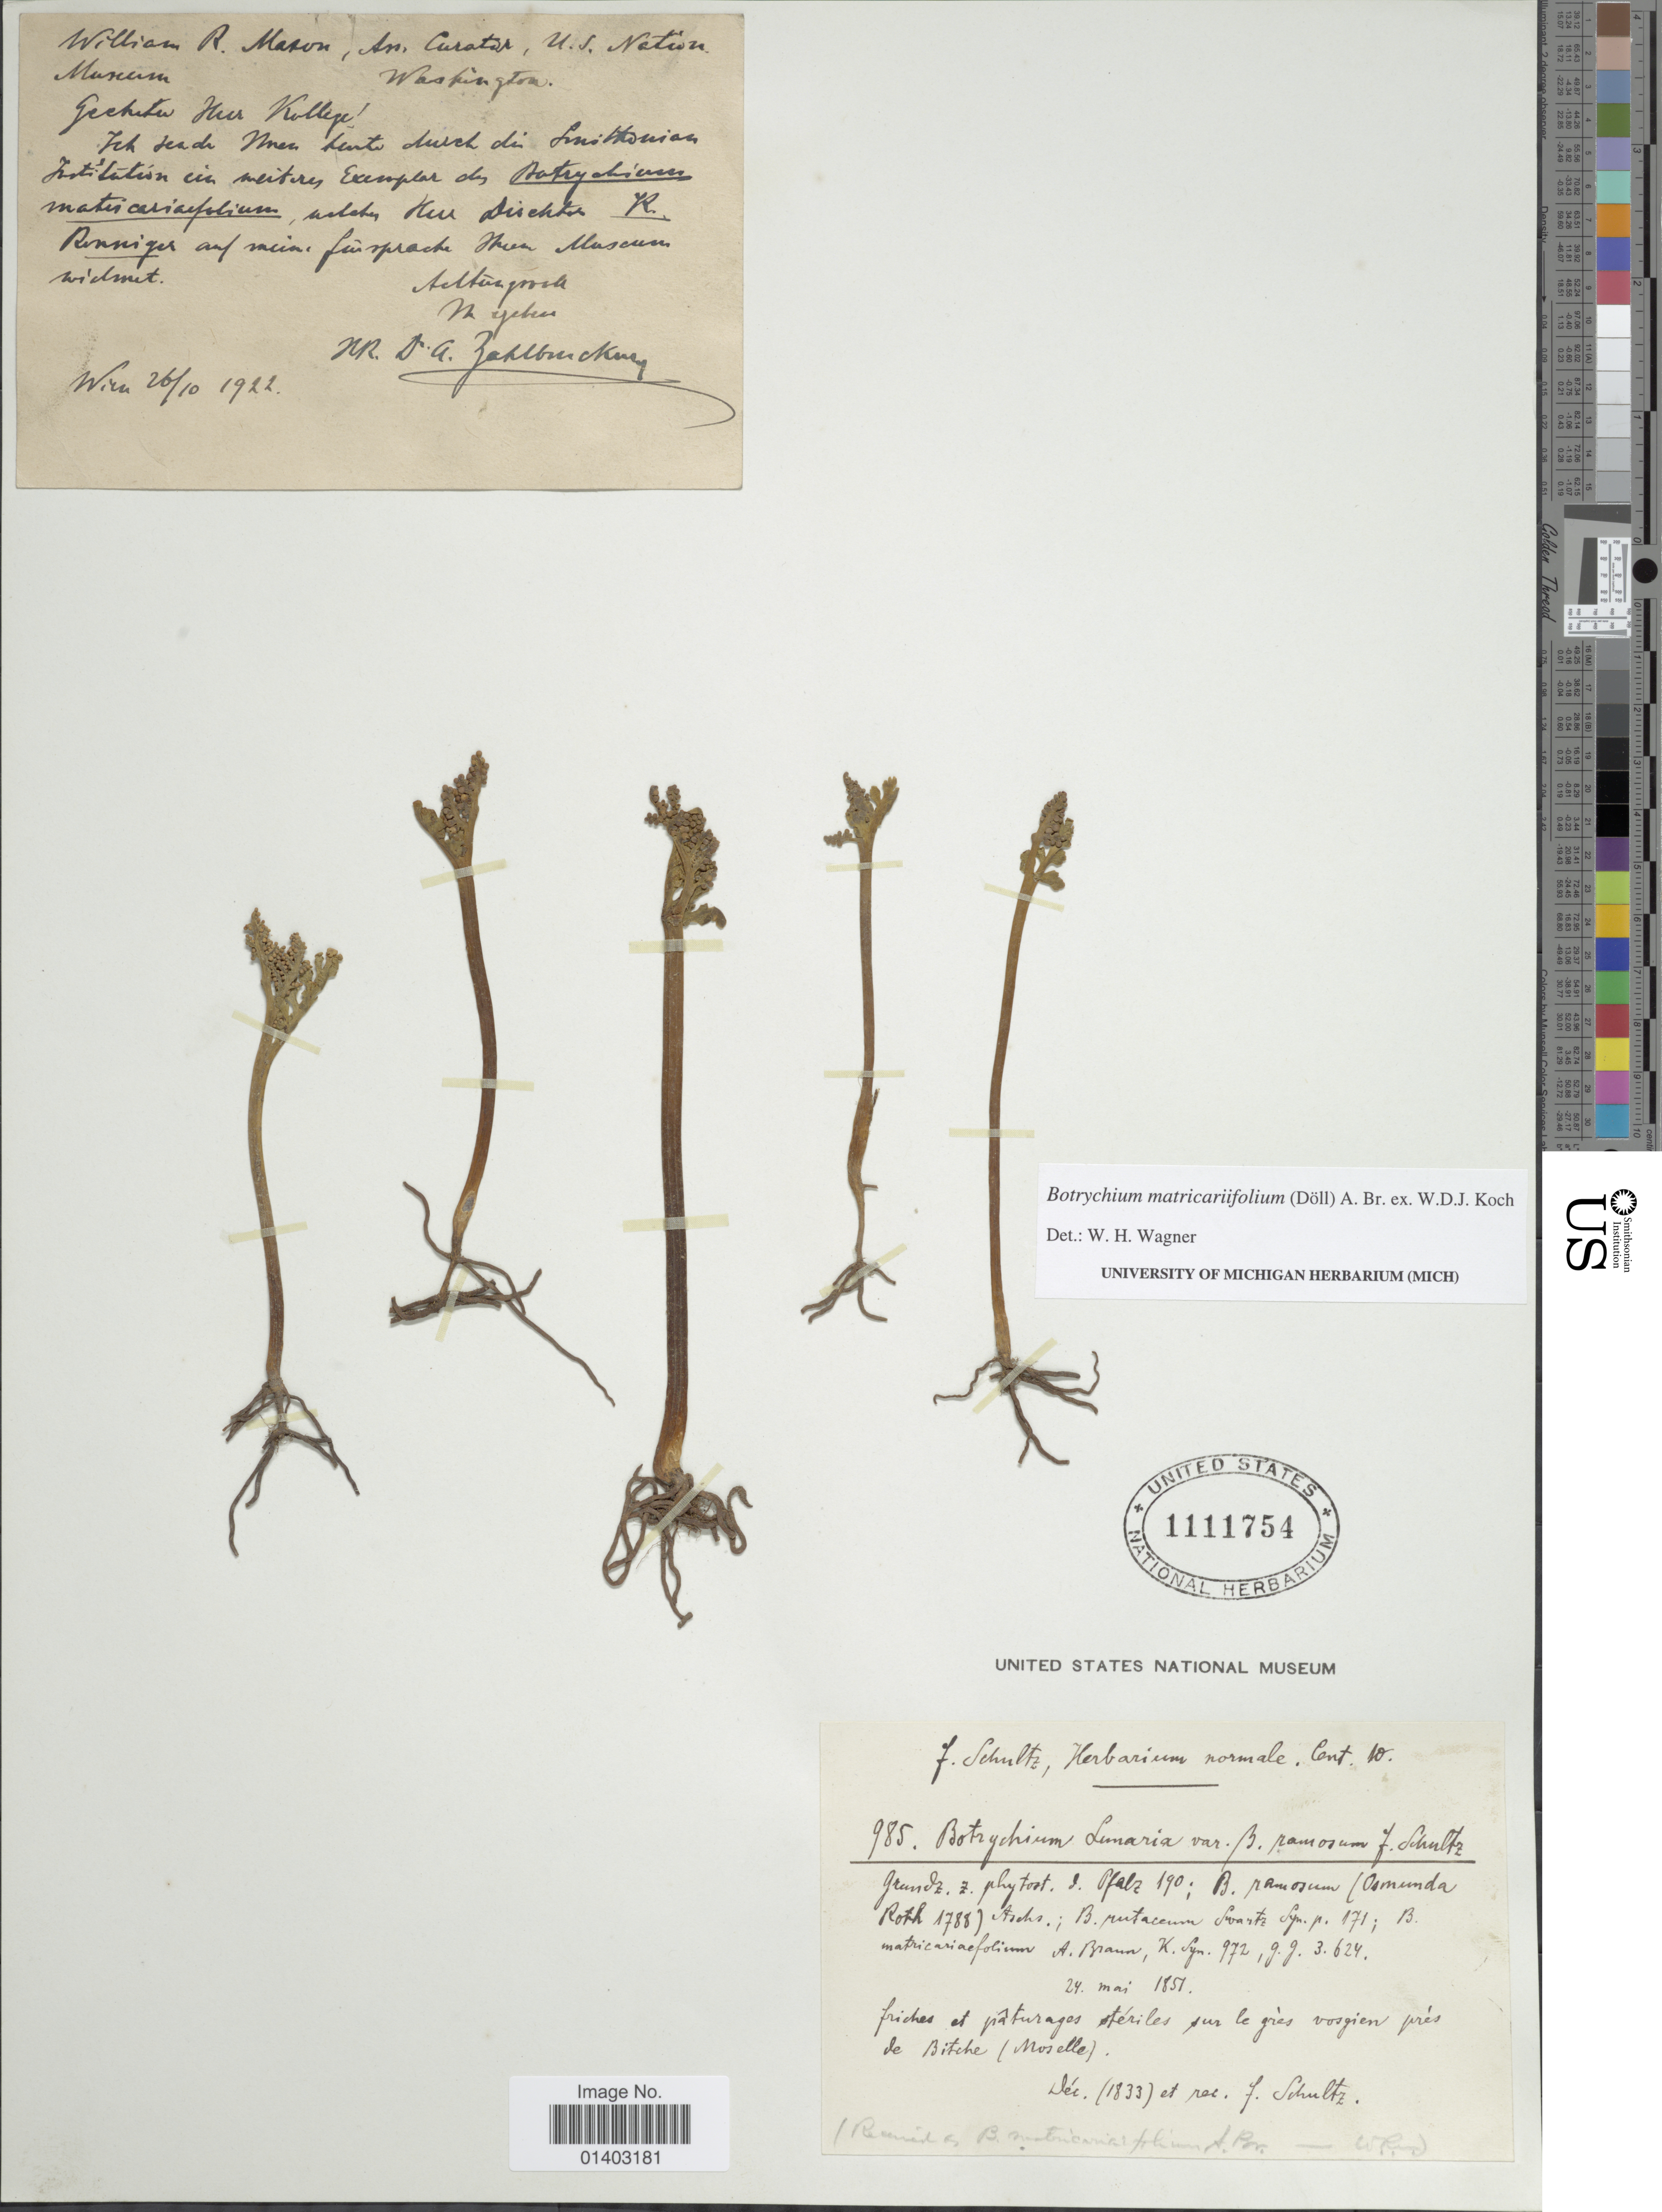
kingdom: Plantae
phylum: Tracheophyta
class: Polypodiopsida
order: Ophioglossales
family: Ophioglossaceae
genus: Botrychium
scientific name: Botrychium matricariifolium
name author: (A. Braun ex Dowell) A. Braun ex Koch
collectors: F. Schultz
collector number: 985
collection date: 1833-12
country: France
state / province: Grand Est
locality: Friches et pâturages stériles sur le gres vosgien pres de Bitche (Moselle)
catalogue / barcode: US 1111754